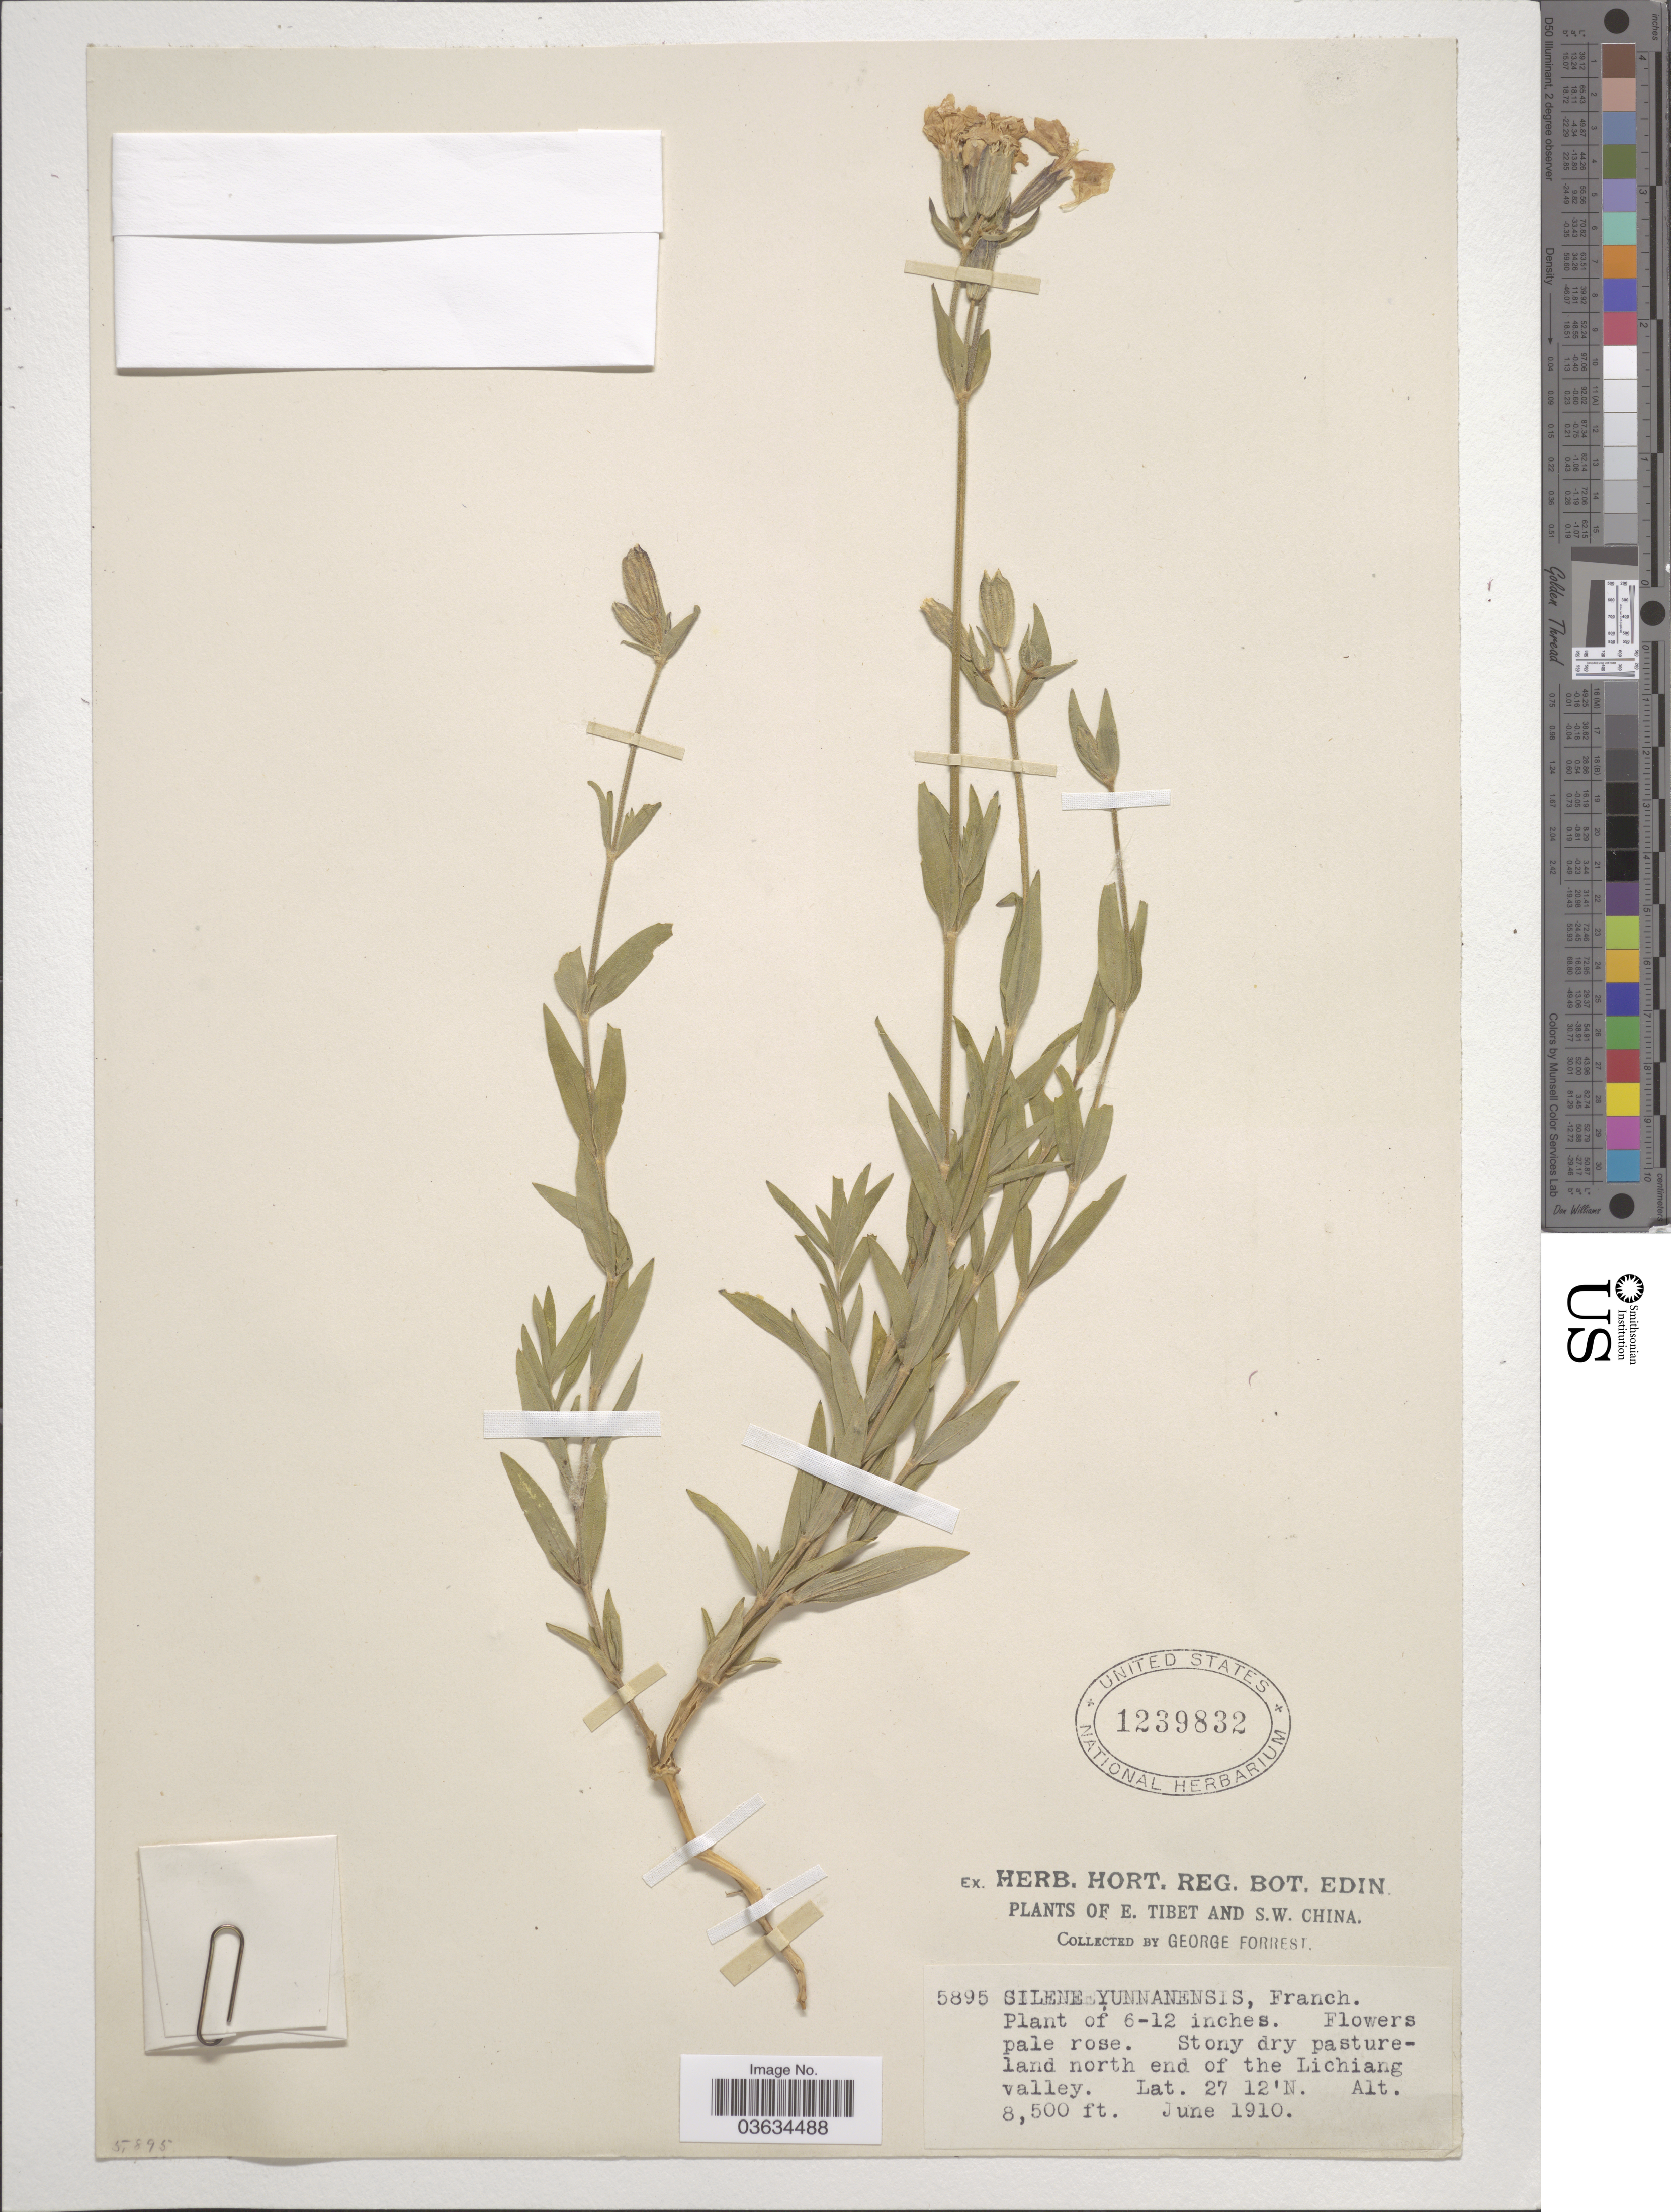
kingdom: Plantae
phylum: Tracheophyta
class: Magnoliopsida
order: Caryophyllales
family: Caryophyllaceae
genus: Silene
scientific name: Silene yunnanensis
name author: Franch.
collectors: G. Forrest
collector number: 5895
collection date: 1910-06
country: China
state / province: Xizang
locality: E. Tibet and S.W. China. Stony dry pastureland north end of the Lichiang valley.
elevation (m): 2591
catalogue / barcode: US 1239832